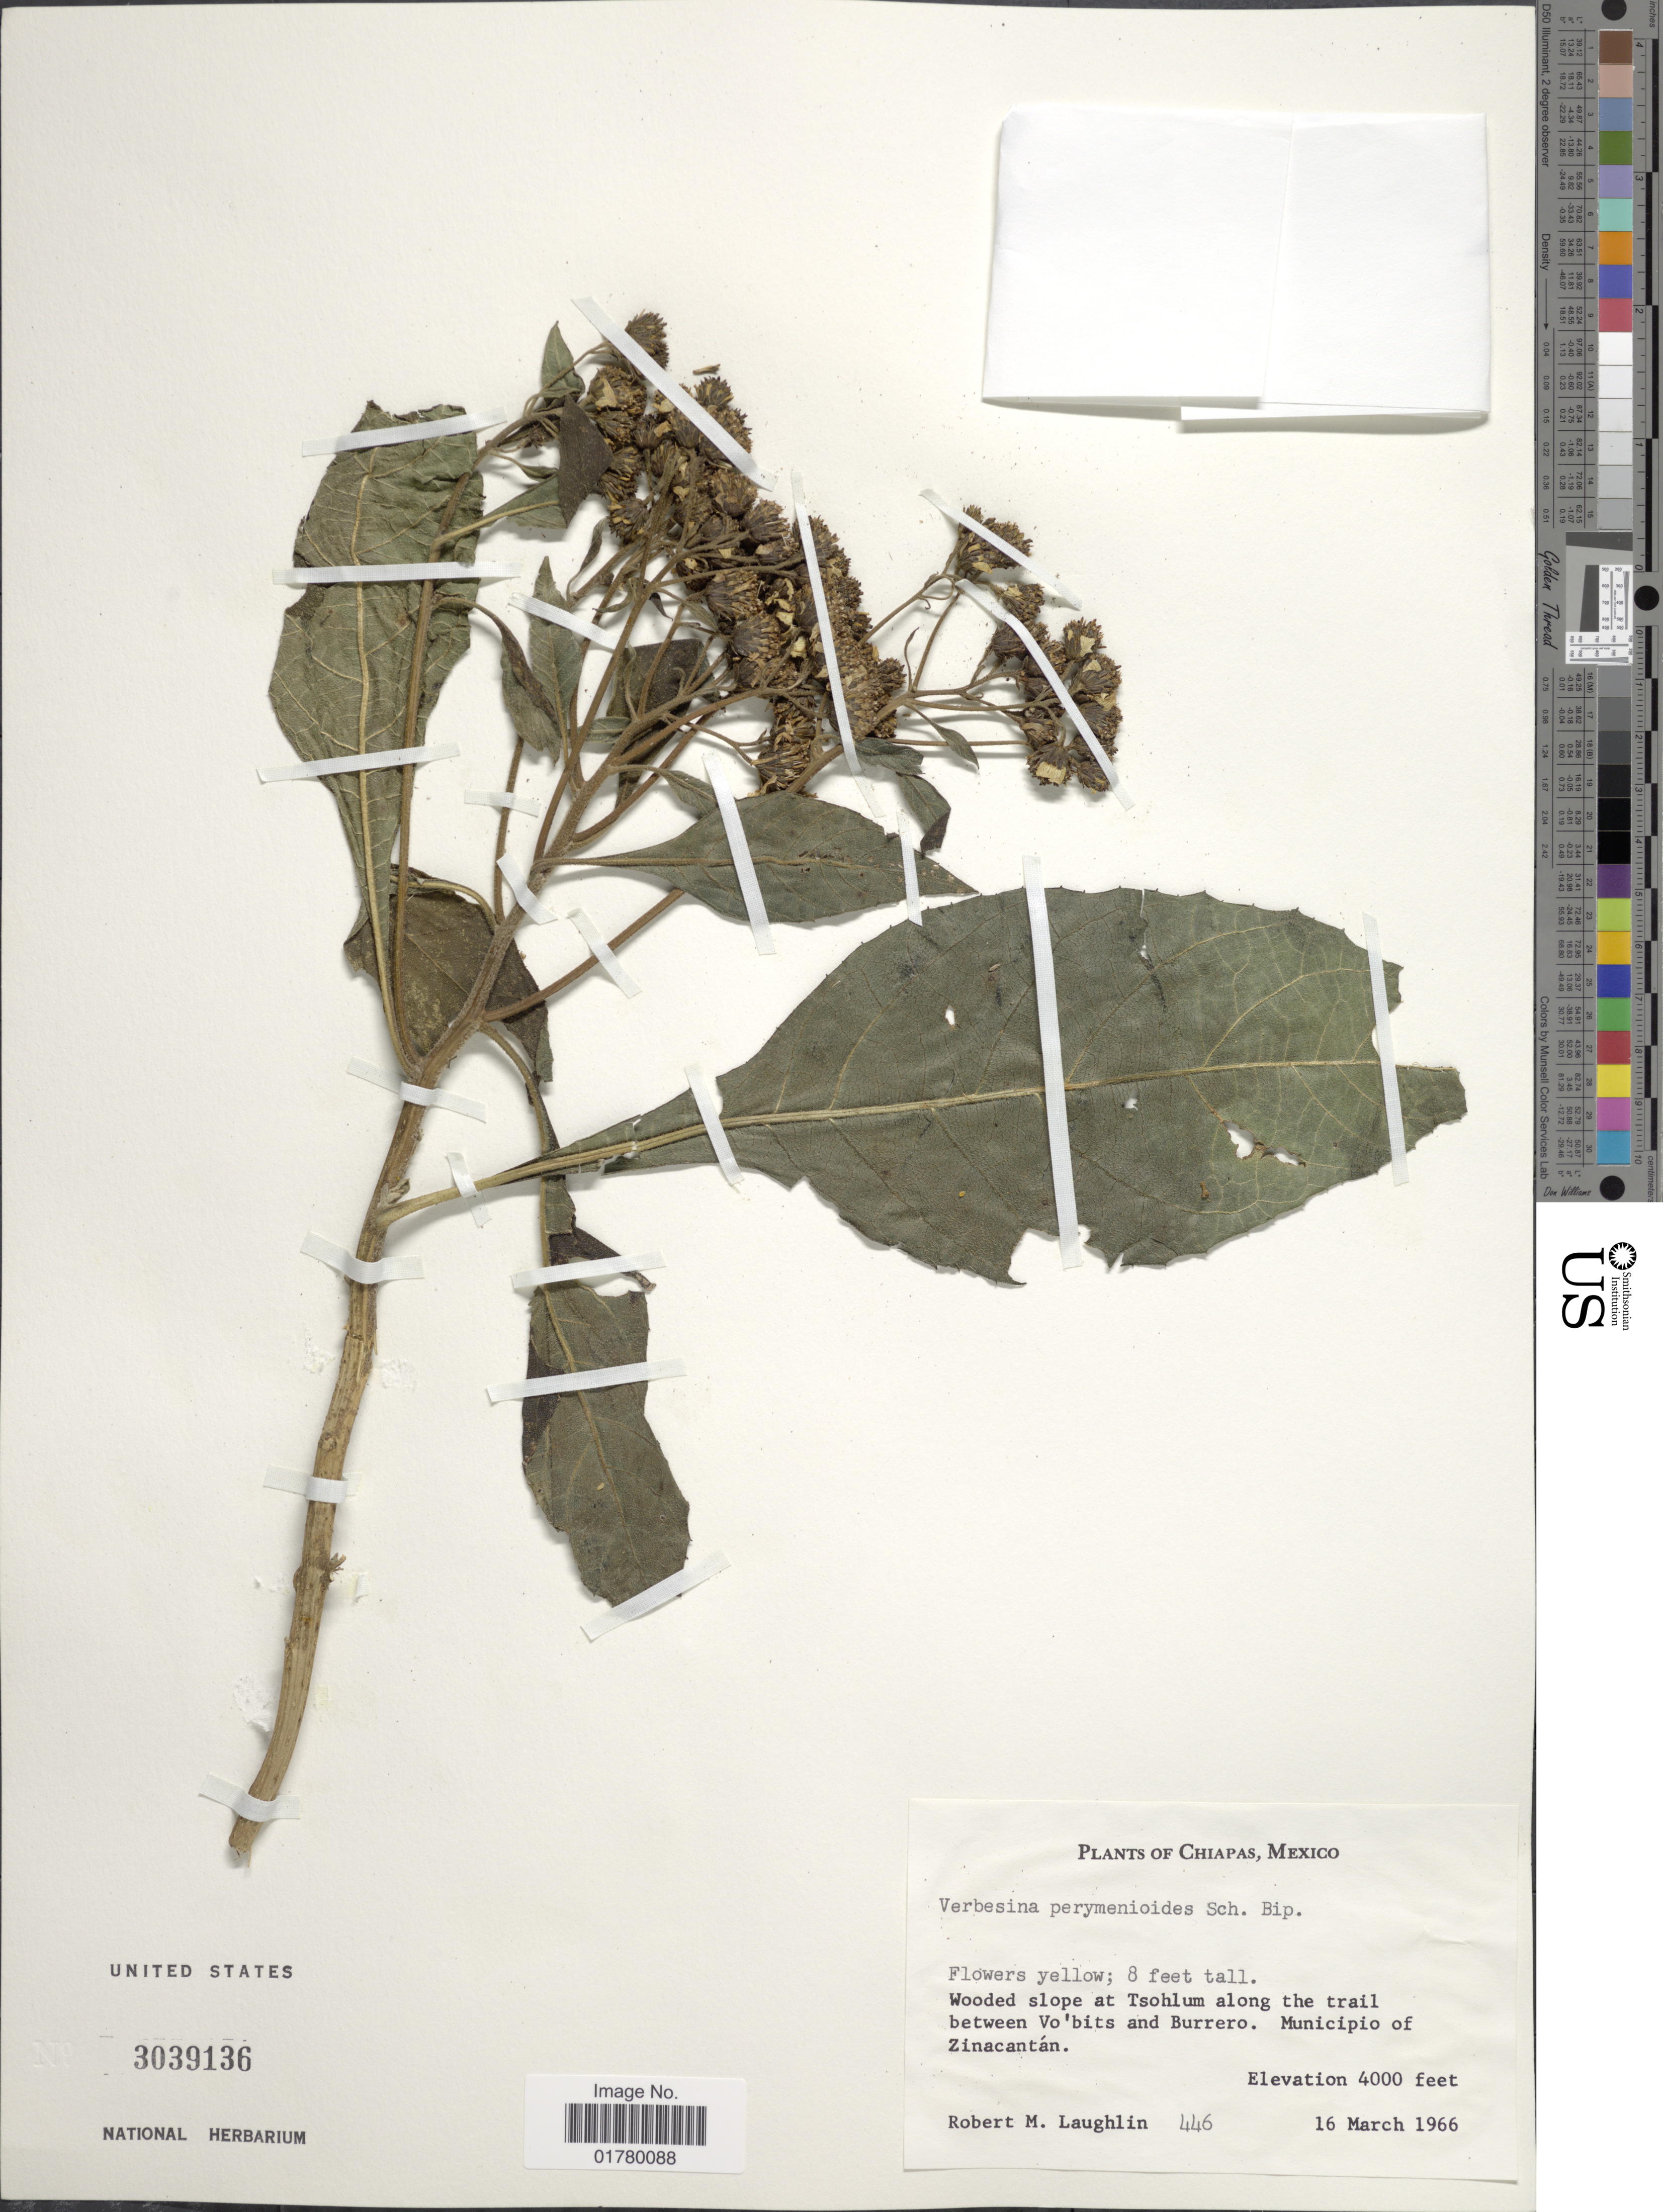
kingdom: Plantae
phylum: Tracheophyta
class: Magnoliopsida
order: Asterales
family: Asteraceae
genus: Verbesina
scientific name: Verbesina perymenioides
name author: Sch. Bip. ex Klatt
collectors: R. M. Laughlin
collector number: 446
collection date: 1966-03-16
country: Mexico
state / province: Chiapas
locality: Wooded slope at Tsohlum along the trail between Vo 'bits and Burrero, Municipio of Zinacantán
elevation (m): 1219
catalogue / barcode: US 3039136